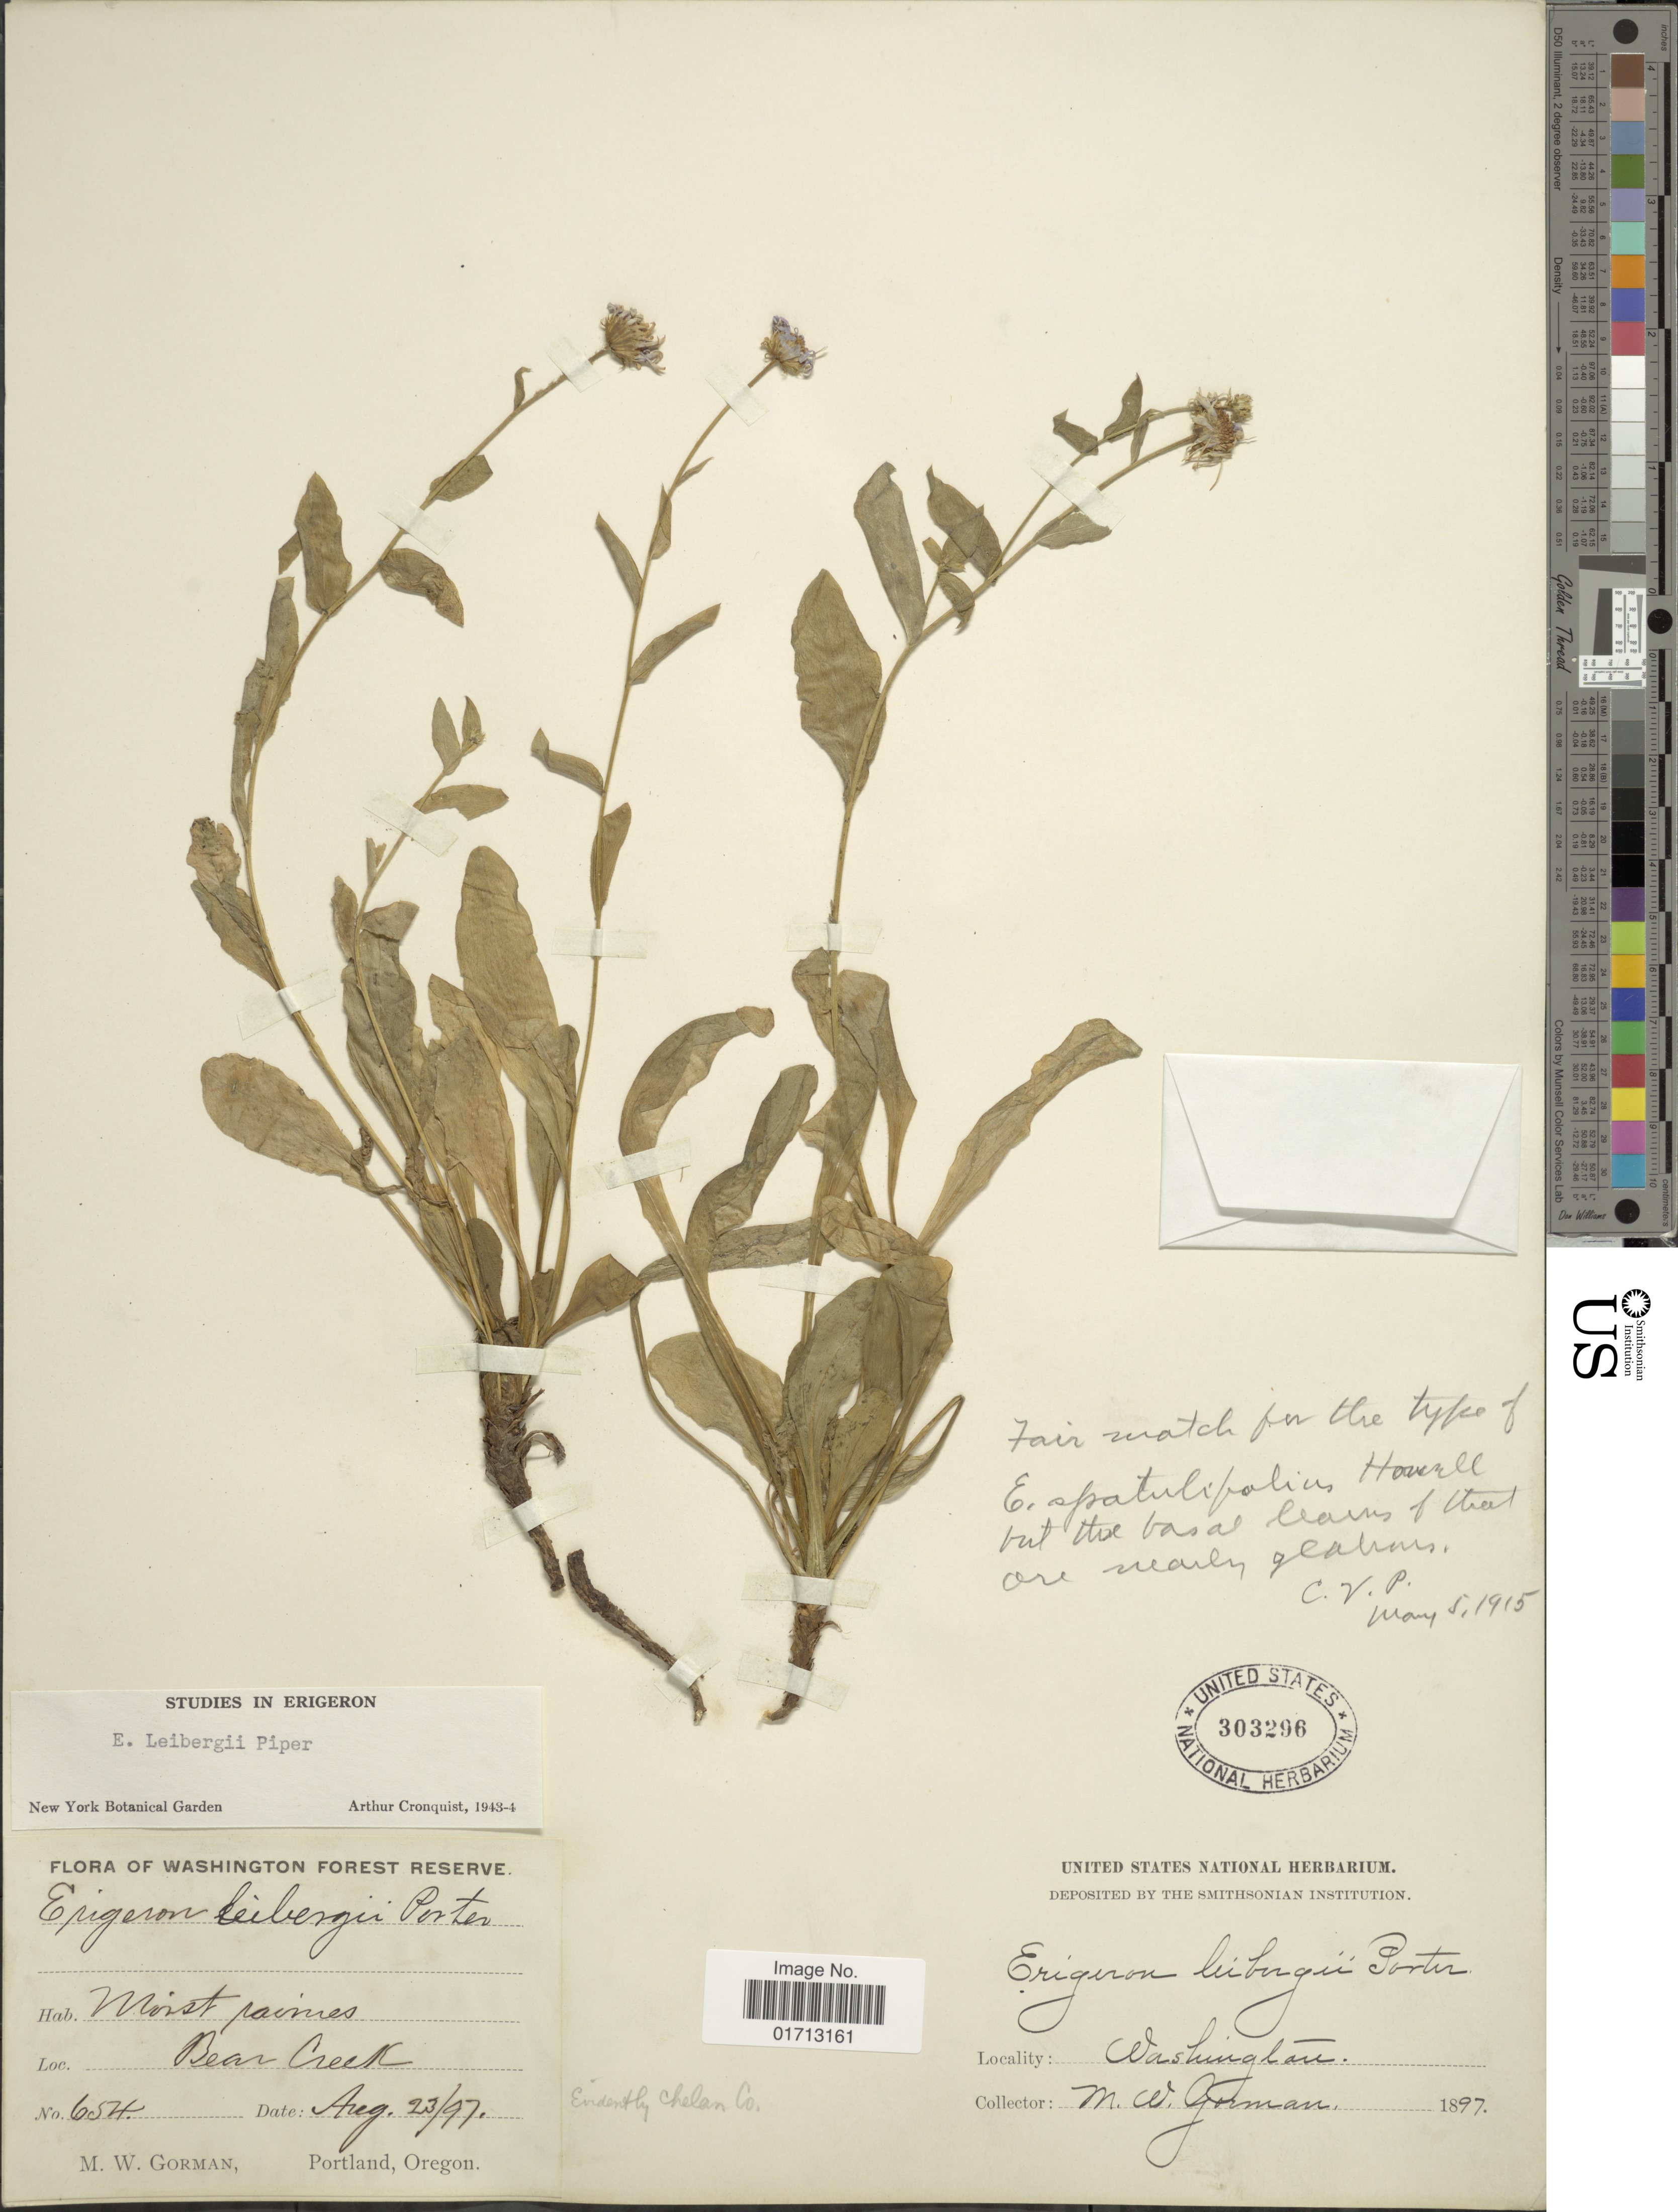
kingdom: Plantae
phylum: Tracheophyta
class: Magnoliopsida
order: Asterales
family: Asteraceae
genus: Erigeron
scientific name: Erigeron leibergii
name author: Piper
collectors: M. W. Gorman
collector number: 654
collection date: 1897-08-23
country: United States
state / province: Washington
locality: Bear Creek.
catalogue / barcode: US 303296